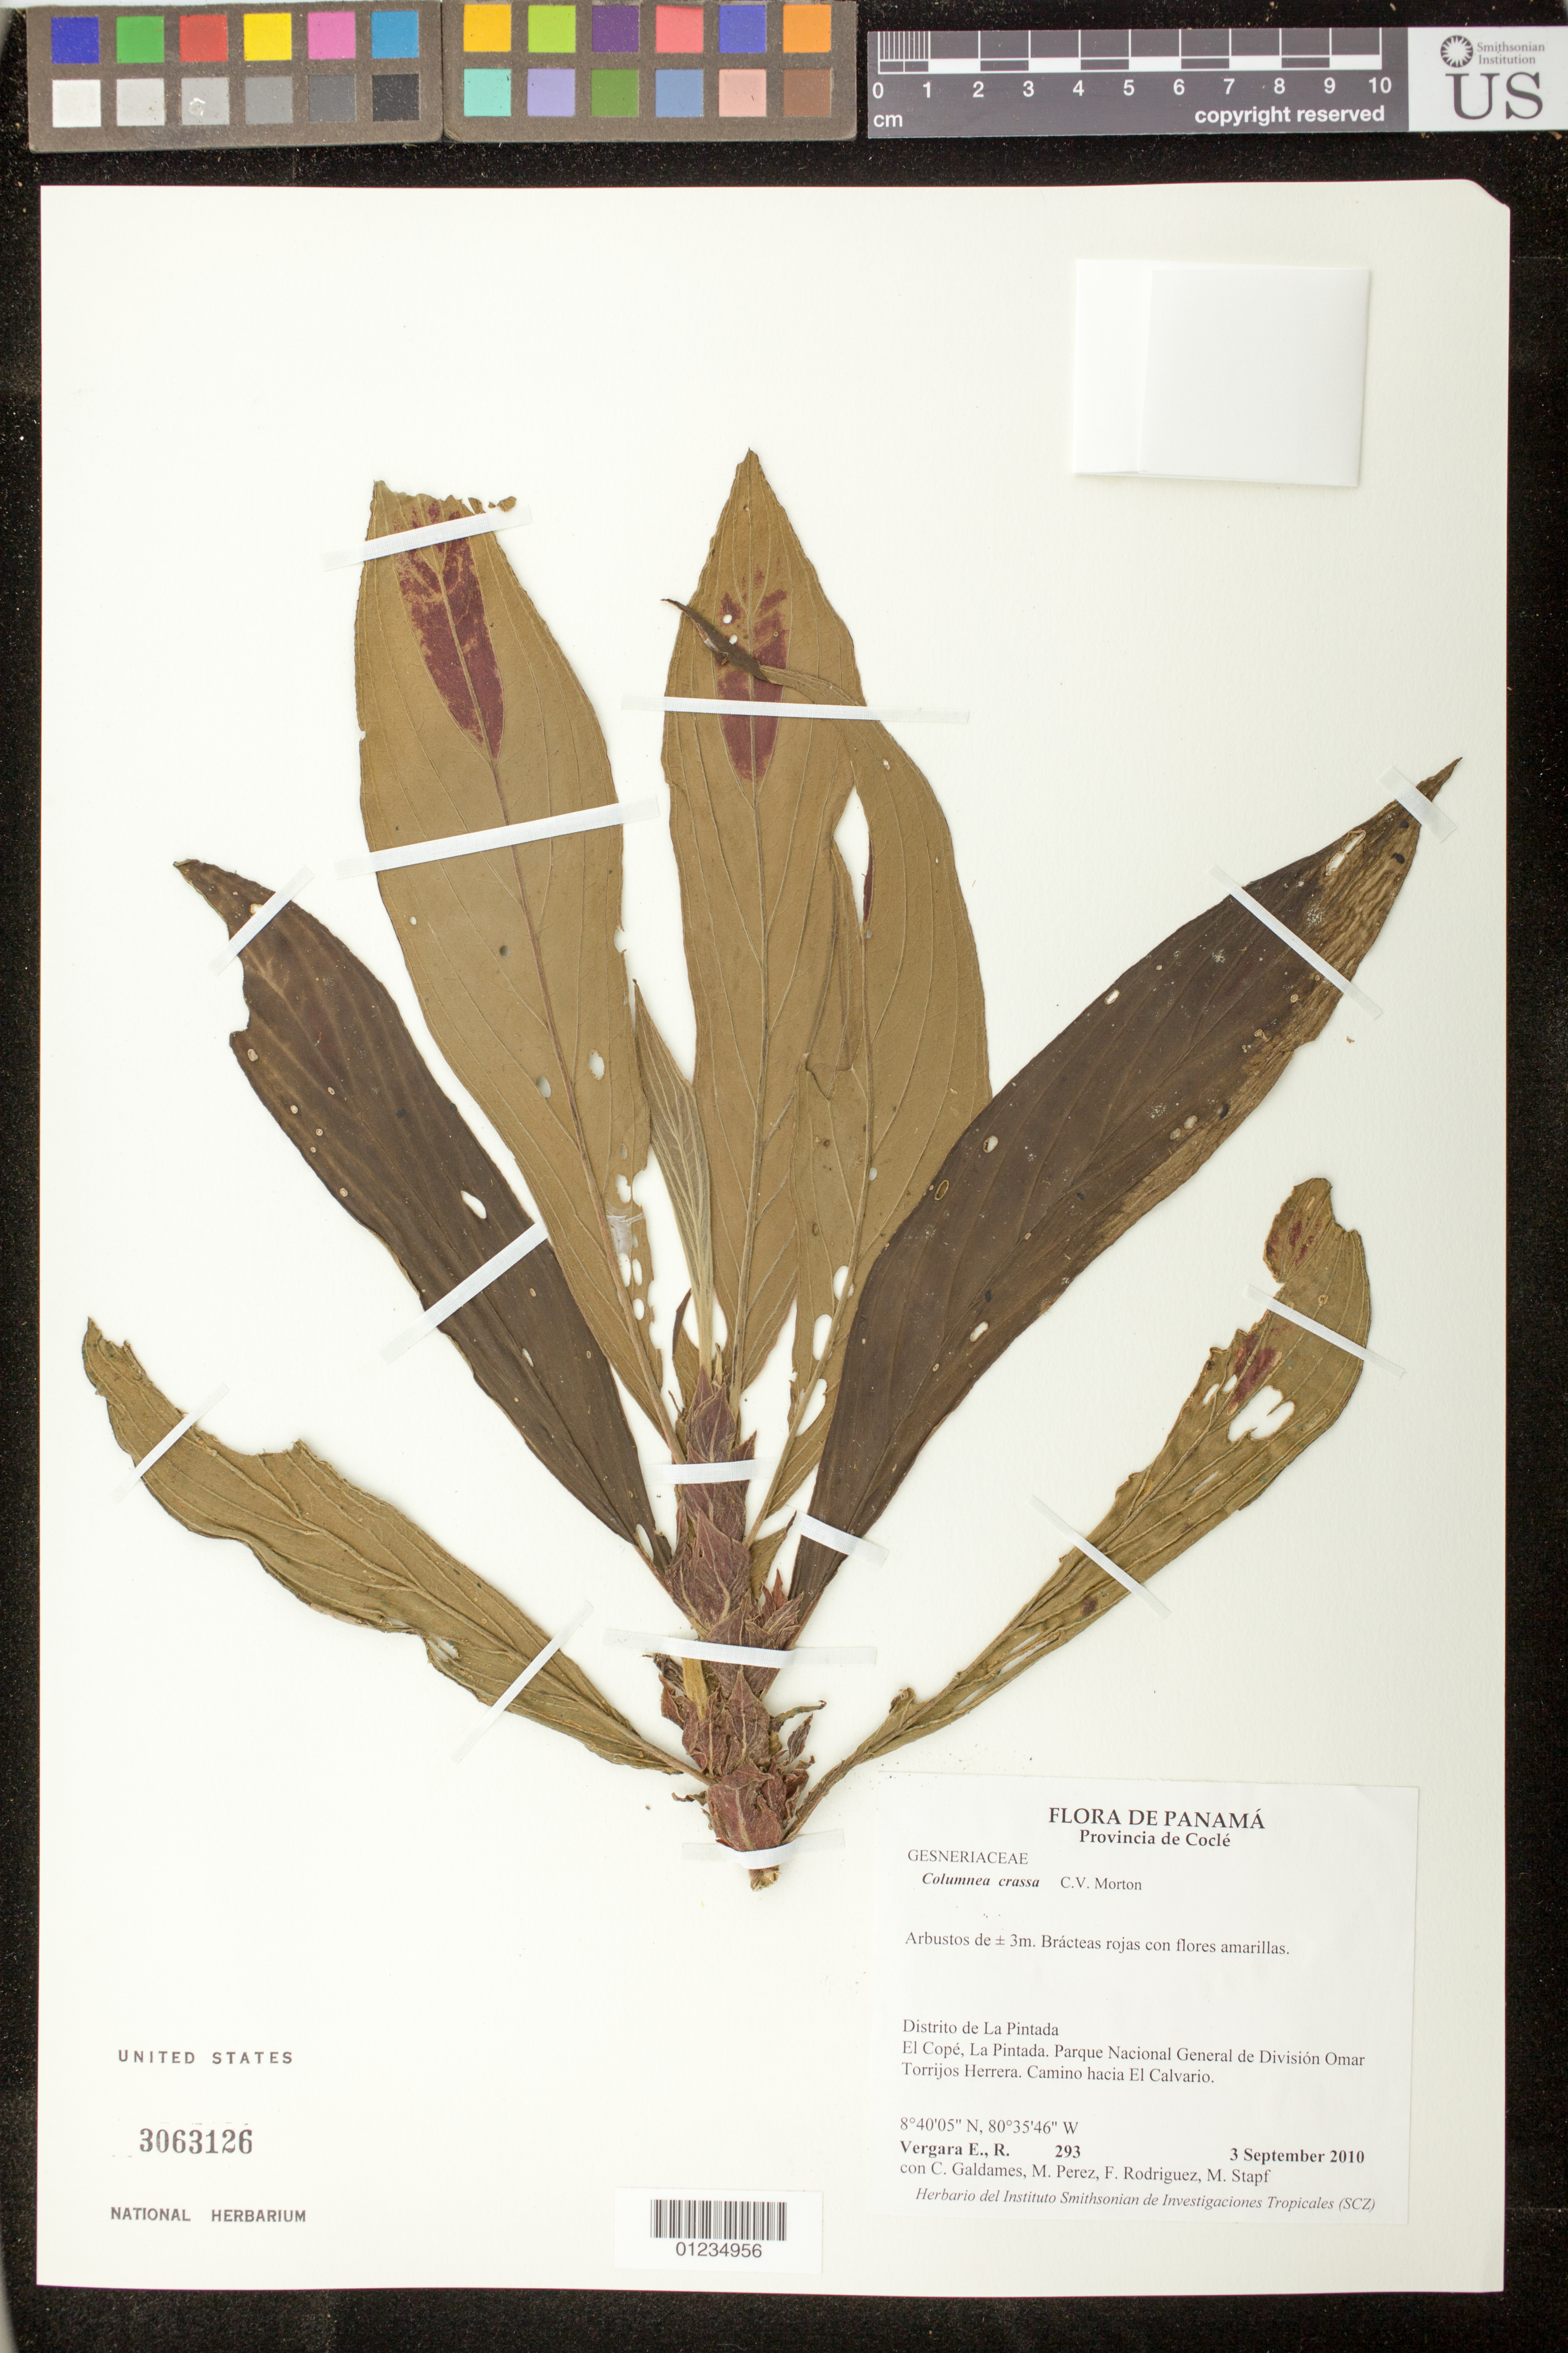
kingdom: Plantae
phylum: Tracheophyta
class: Magnoliopsida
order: Lamiales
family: Gesneriaceae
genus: Columnea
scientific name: Columnea crassa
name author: C.V. Morton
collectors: R. Vergara E.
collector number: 293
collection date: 2010-09-03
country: Panama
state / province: Coclé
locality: Distrito de La Pintada. El Cope, La Pintada. Parque Nacional General de Division Omar Torrijos Herrera. Camino hacia El Calvario.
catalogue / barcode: US 3063126